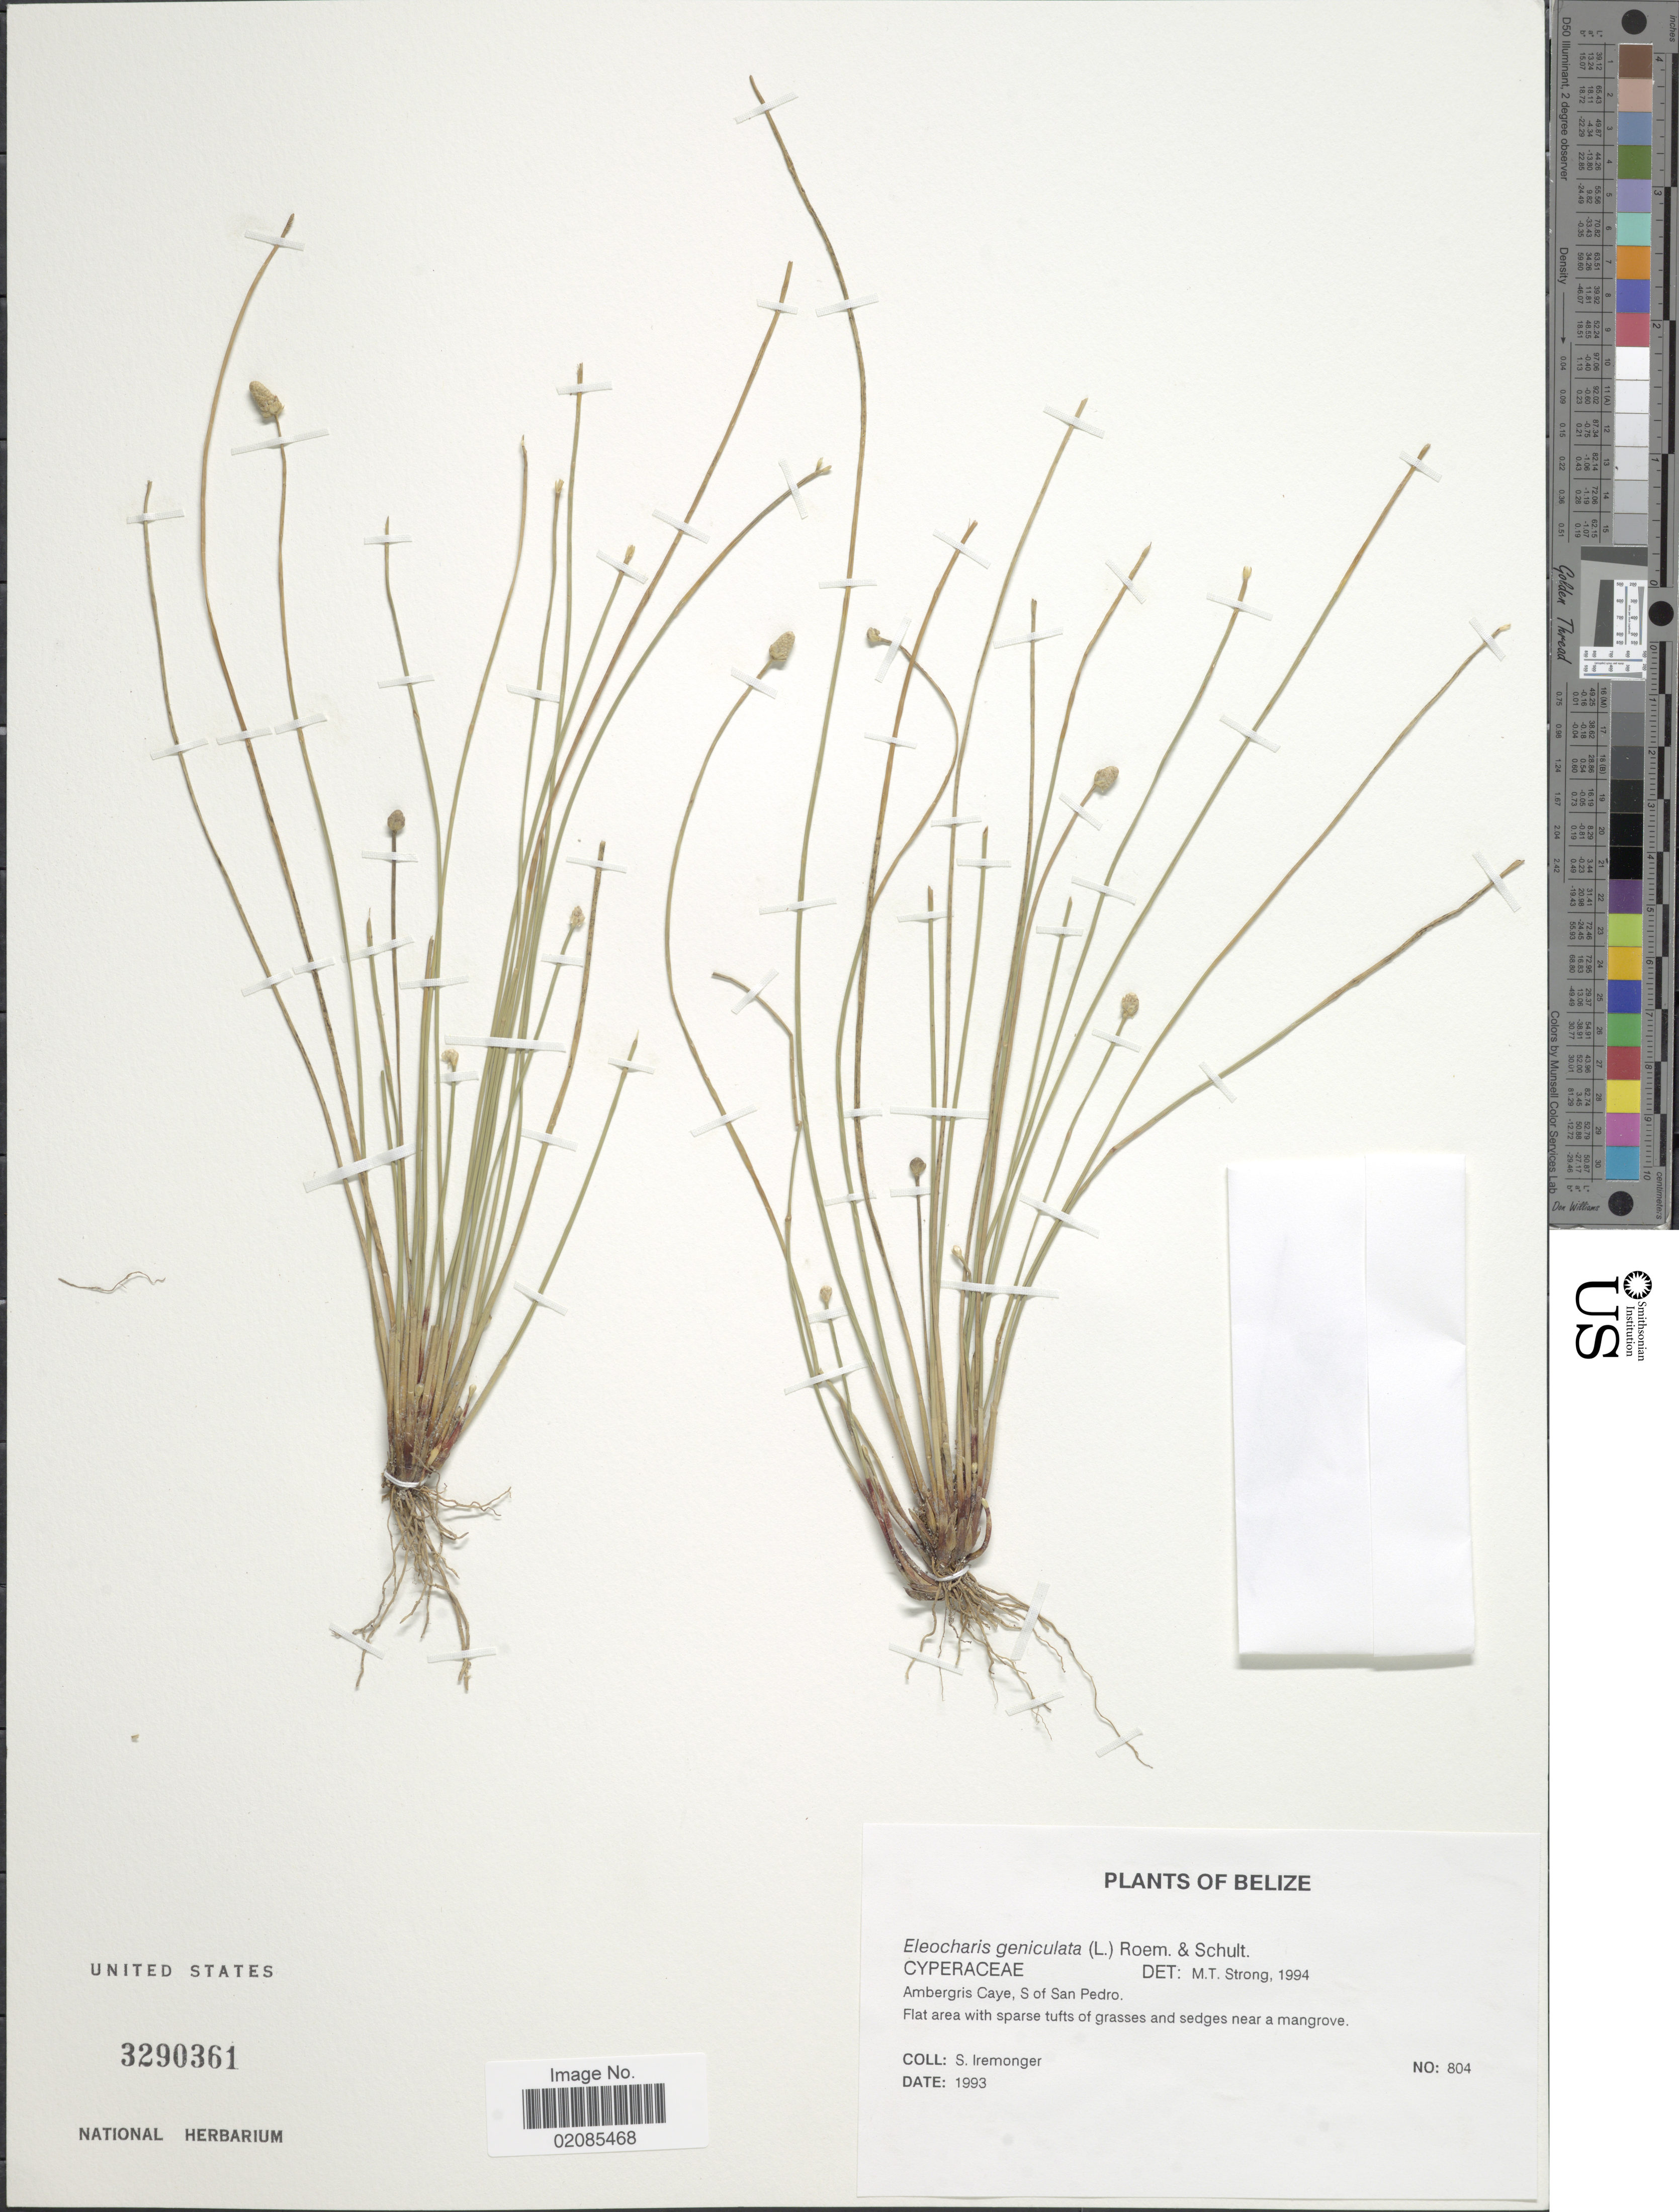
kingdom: Plantae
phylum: Tracheophyta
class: Liliopsida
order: Poales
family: Cyperaceae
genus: Eleocharis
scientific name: Eleocharis geniculata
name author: (L.) Roem. & Schult.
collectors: S. Iremonger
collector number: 804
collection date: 1993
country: Belize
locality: Ambergris Caye, S of San Pedro, flat area near a mangrove.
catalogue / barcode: US 3290361